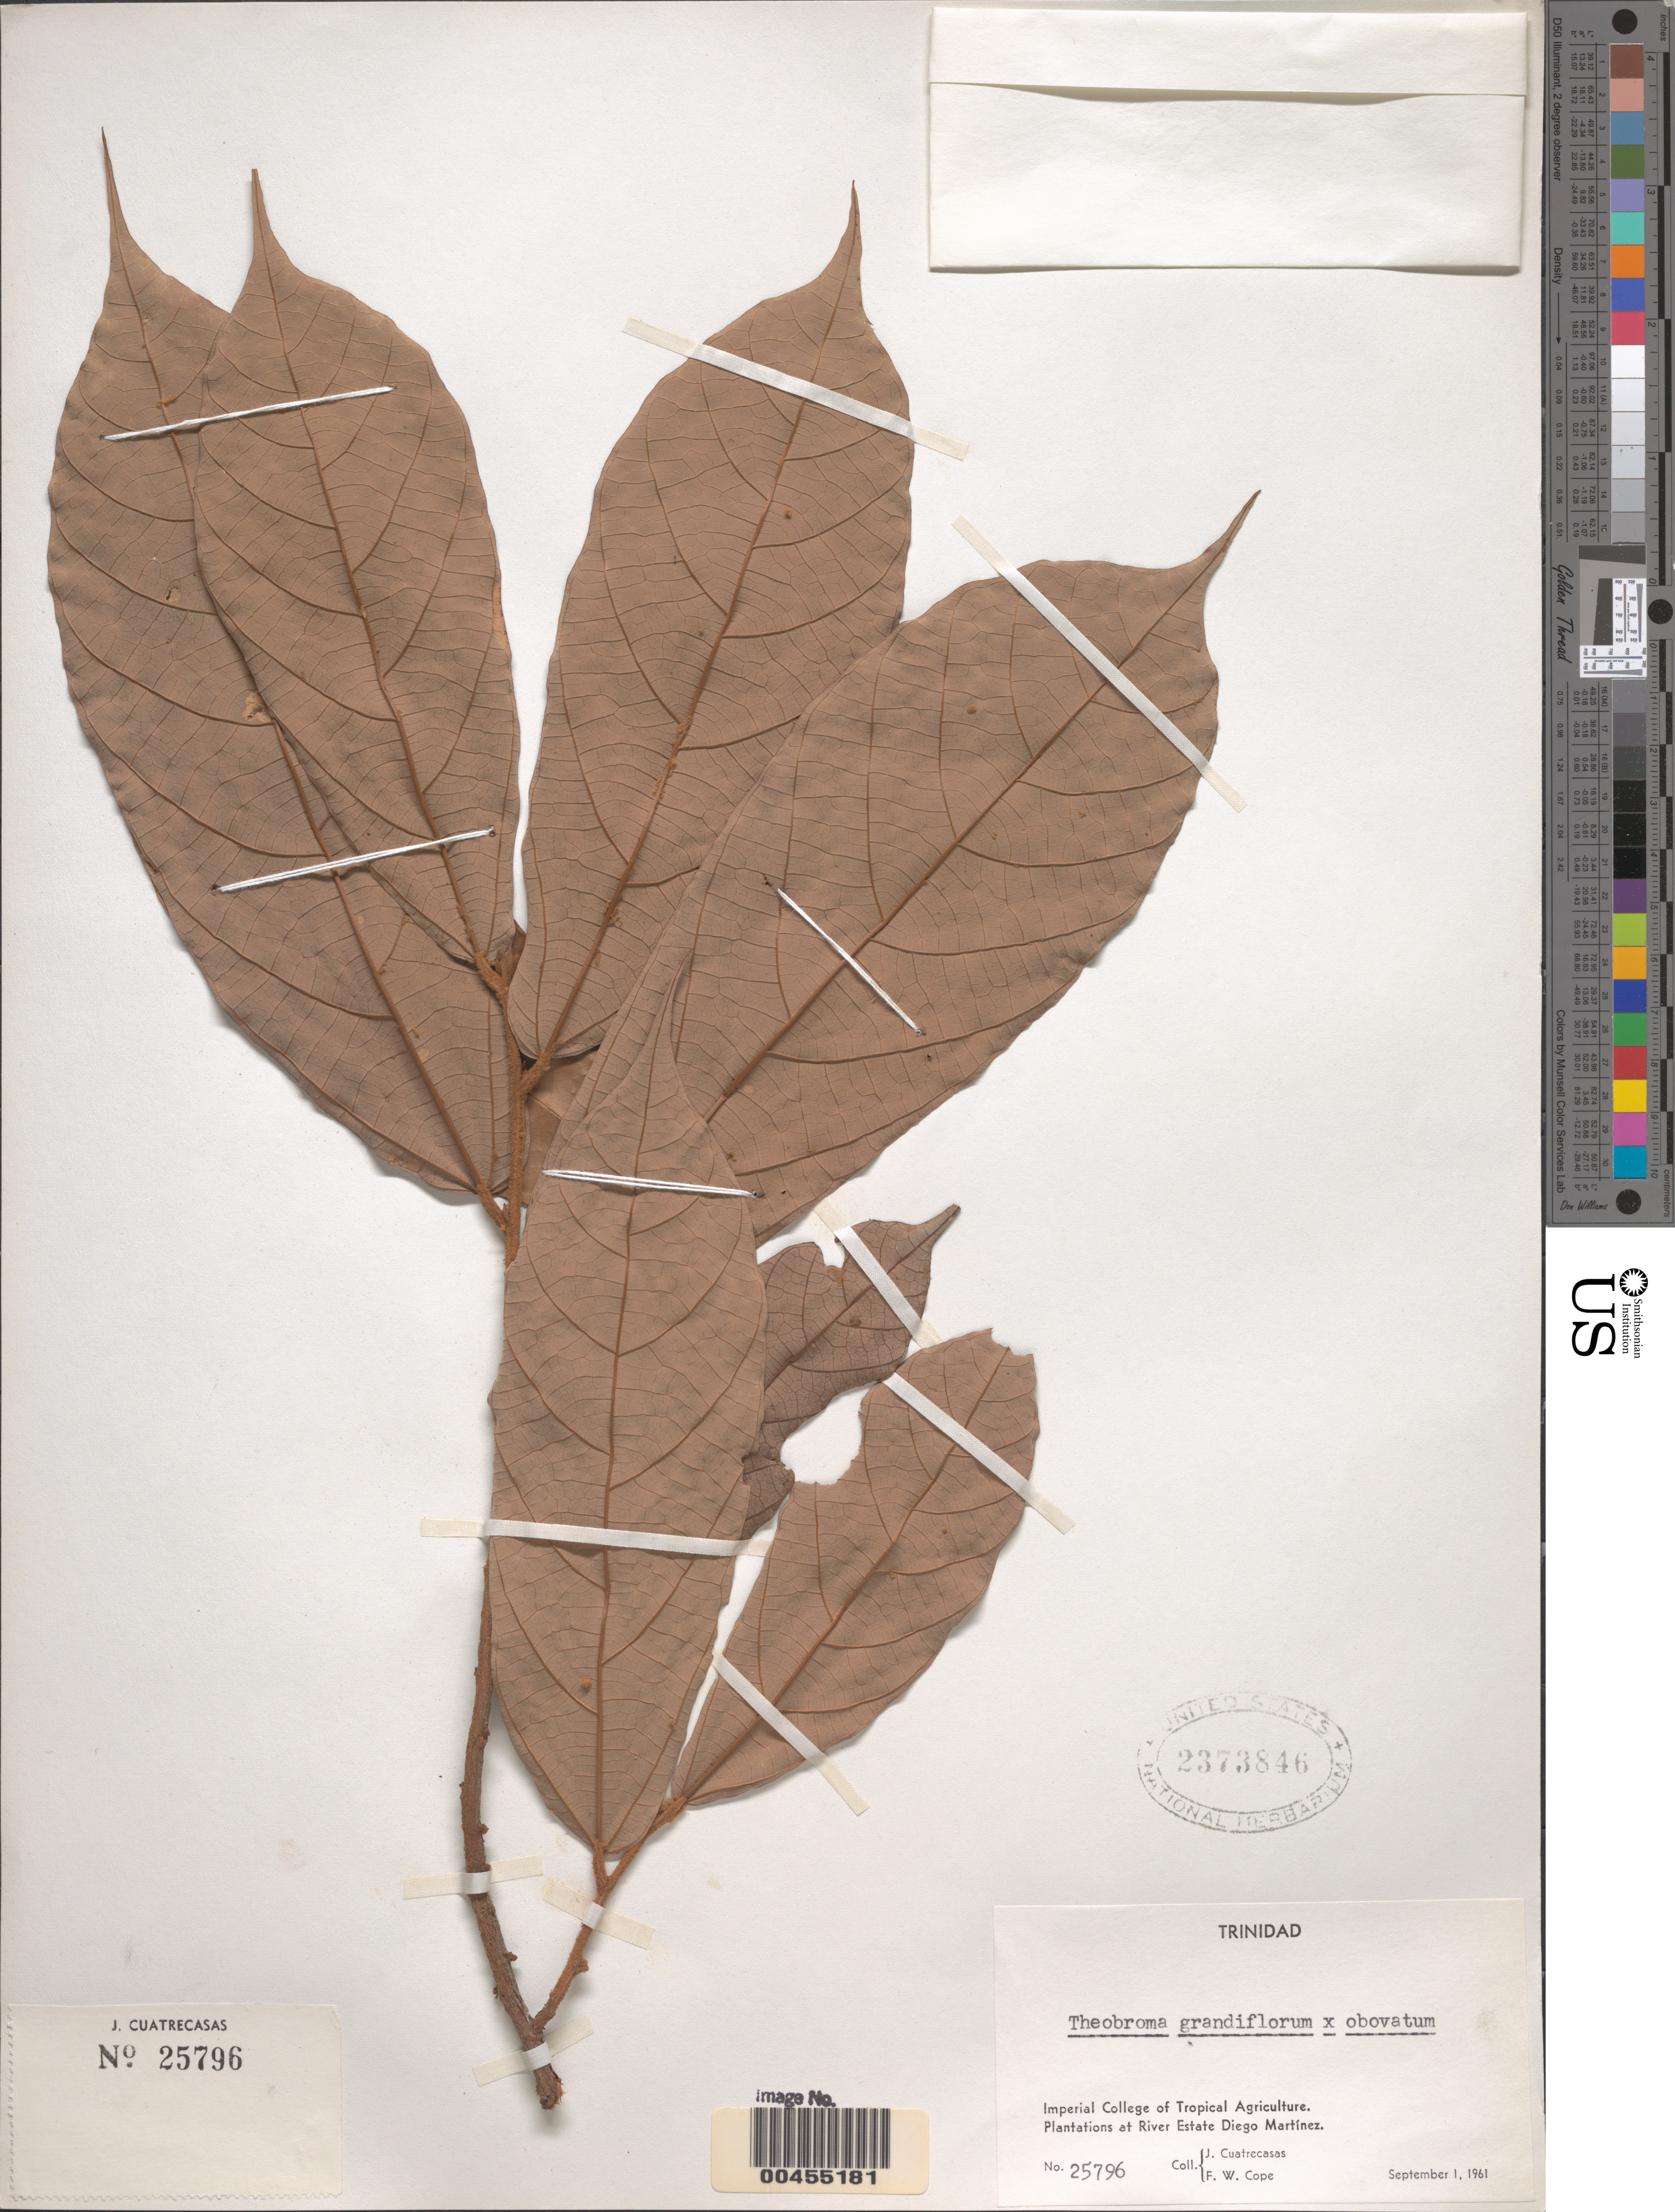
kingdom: Plantae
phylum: Tracheophyta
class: Magnoliopsida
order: Malvales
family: Malvaceae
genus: Theobroma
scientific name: Theobroma grandiflorum x T. obovatum Klotzsch ex Bernoulli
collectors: J. Cuatrecasas & F. Cope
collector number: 25796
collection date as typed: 01 Sep 1961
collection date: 1961-09-01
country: Trinidad and Tobago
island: Trinidad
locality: Imperial College of Tropical Agriculture. Plantations at River Estate Diego Martínez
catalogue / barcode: US 2373846